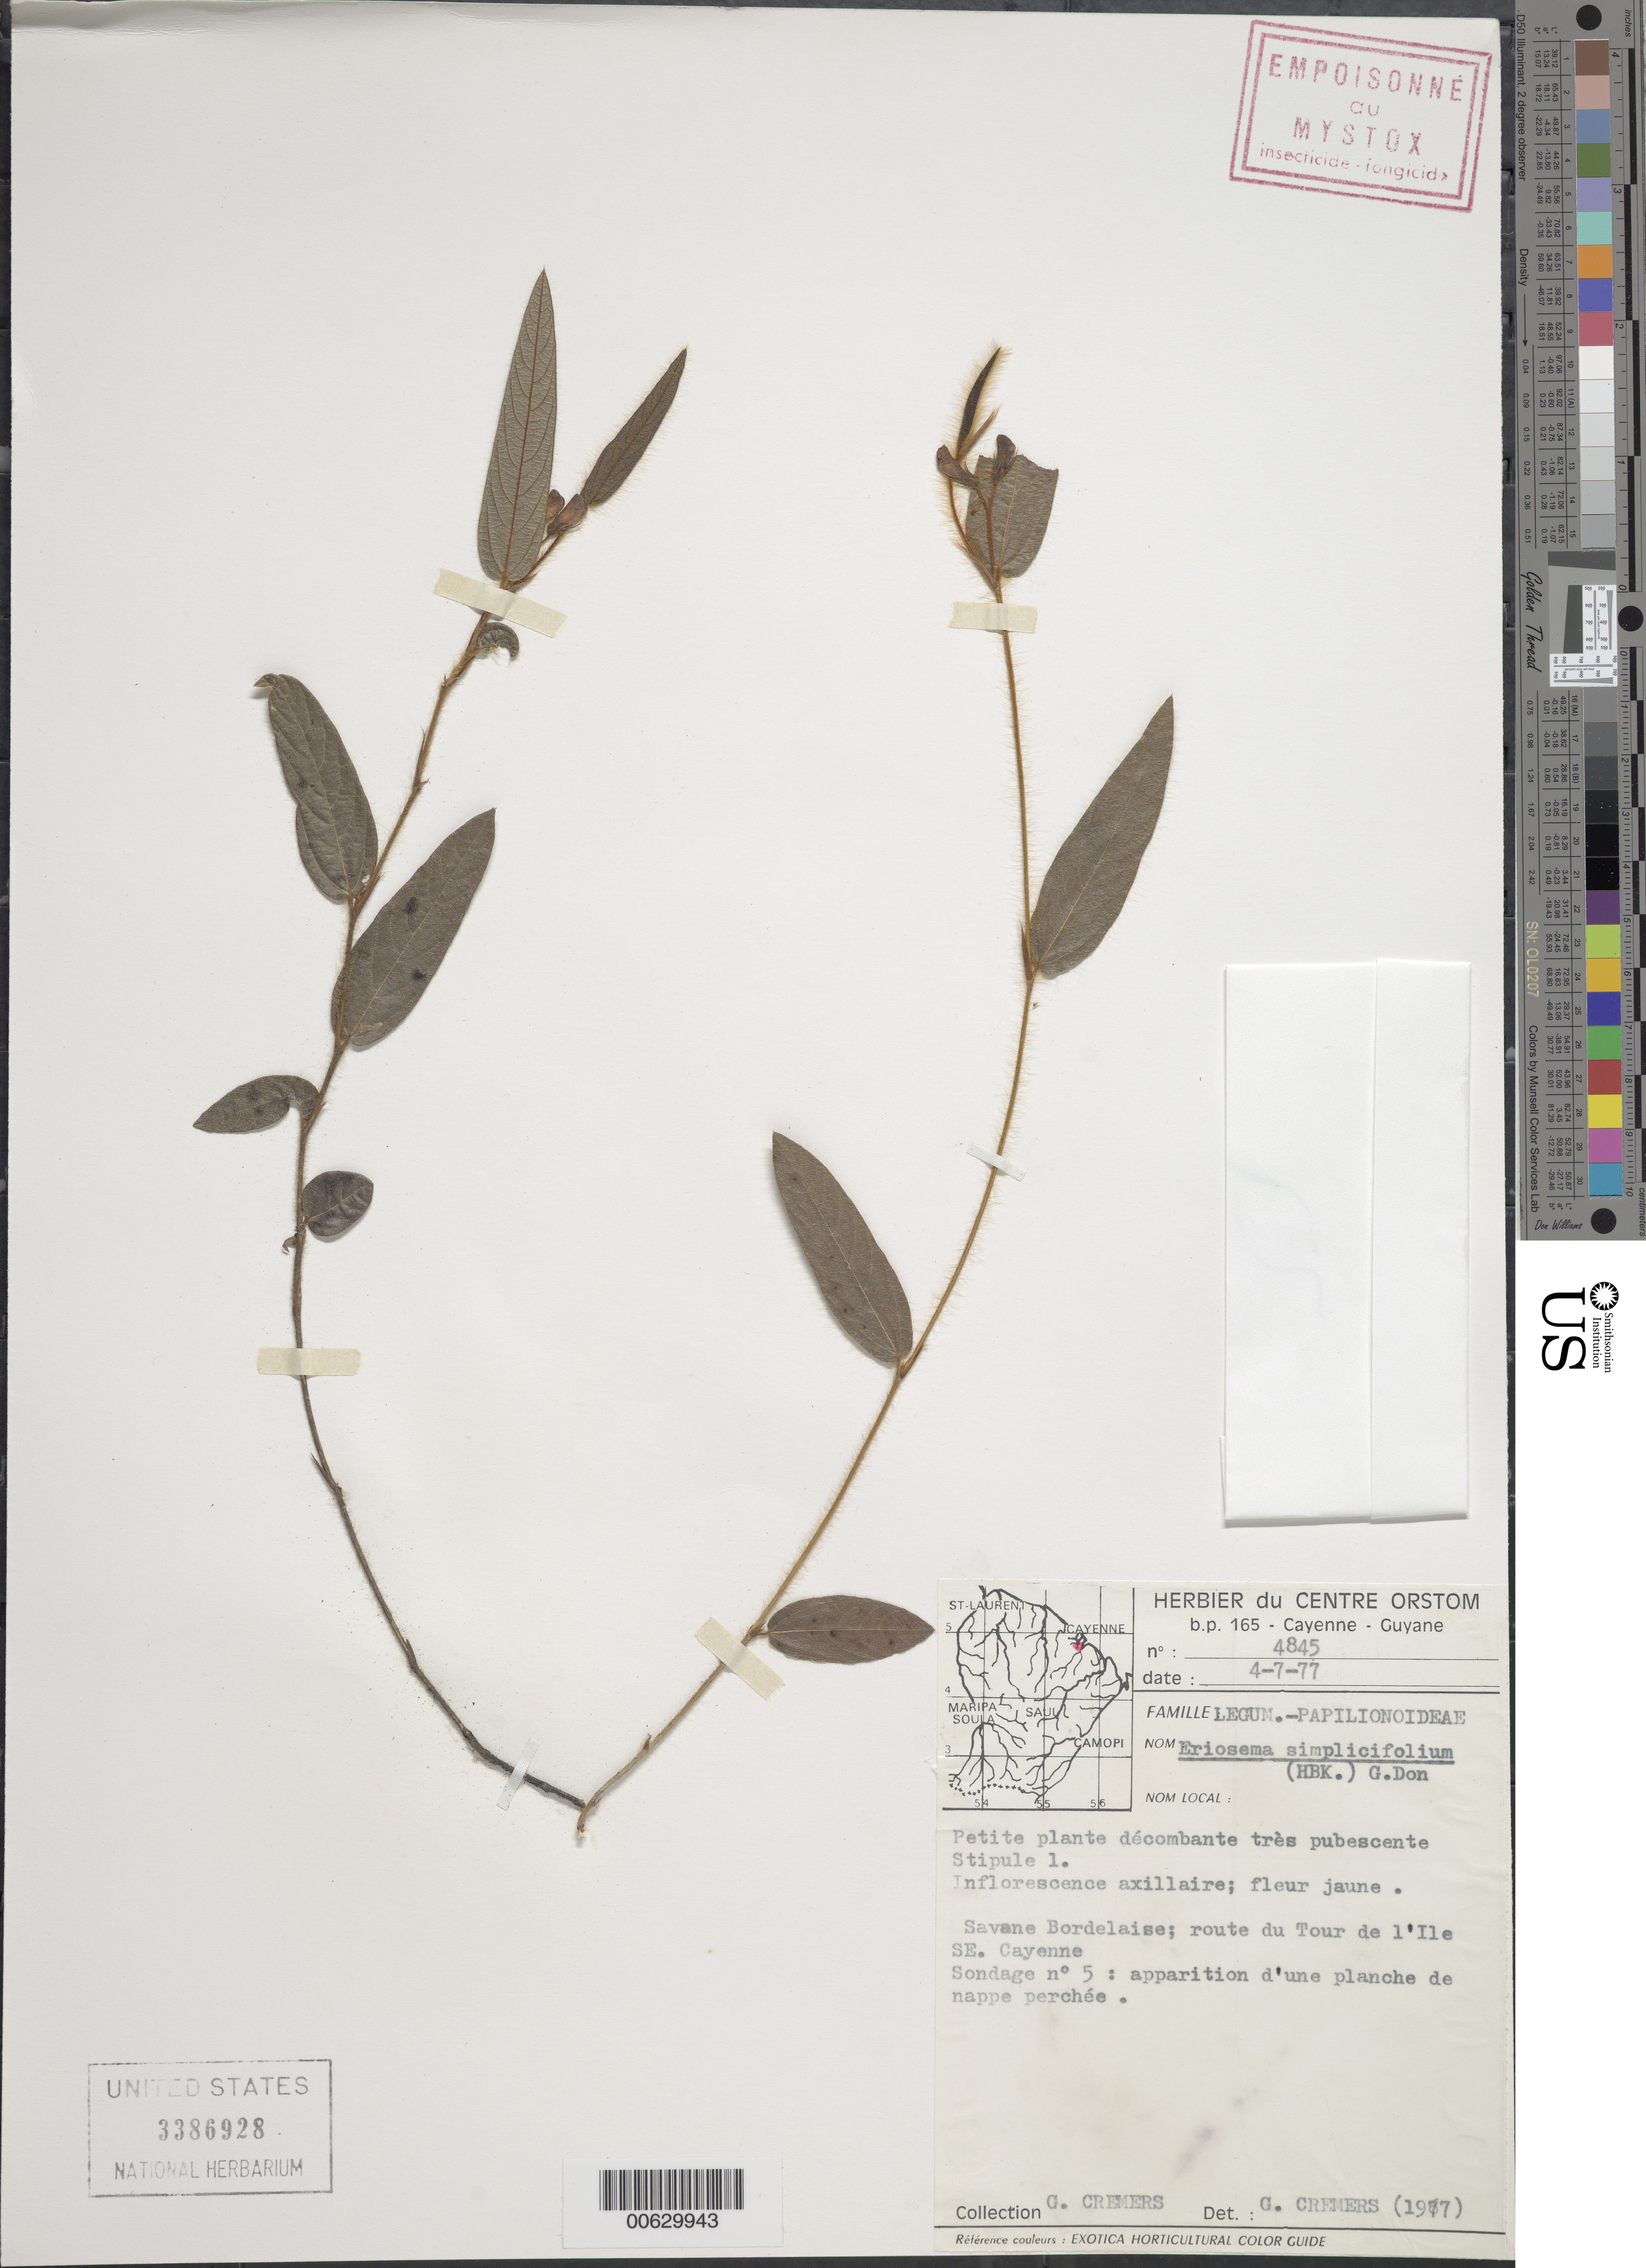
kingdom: Plantae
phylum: Tracheophyta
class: Magnoliopsida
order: Fabales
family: Fabaceae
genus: Eriosema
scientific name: Eriosema simplicifolium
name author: (Kunth) G. Don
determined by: Cremers, Georges A.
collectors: G. Cremers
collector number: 4845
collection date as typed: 4-Jul-77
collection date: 1977-07-04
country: French Guiana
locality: Savane Bordelaise, route du tour d'Ile SE Cayenne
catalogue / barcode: US 3386928